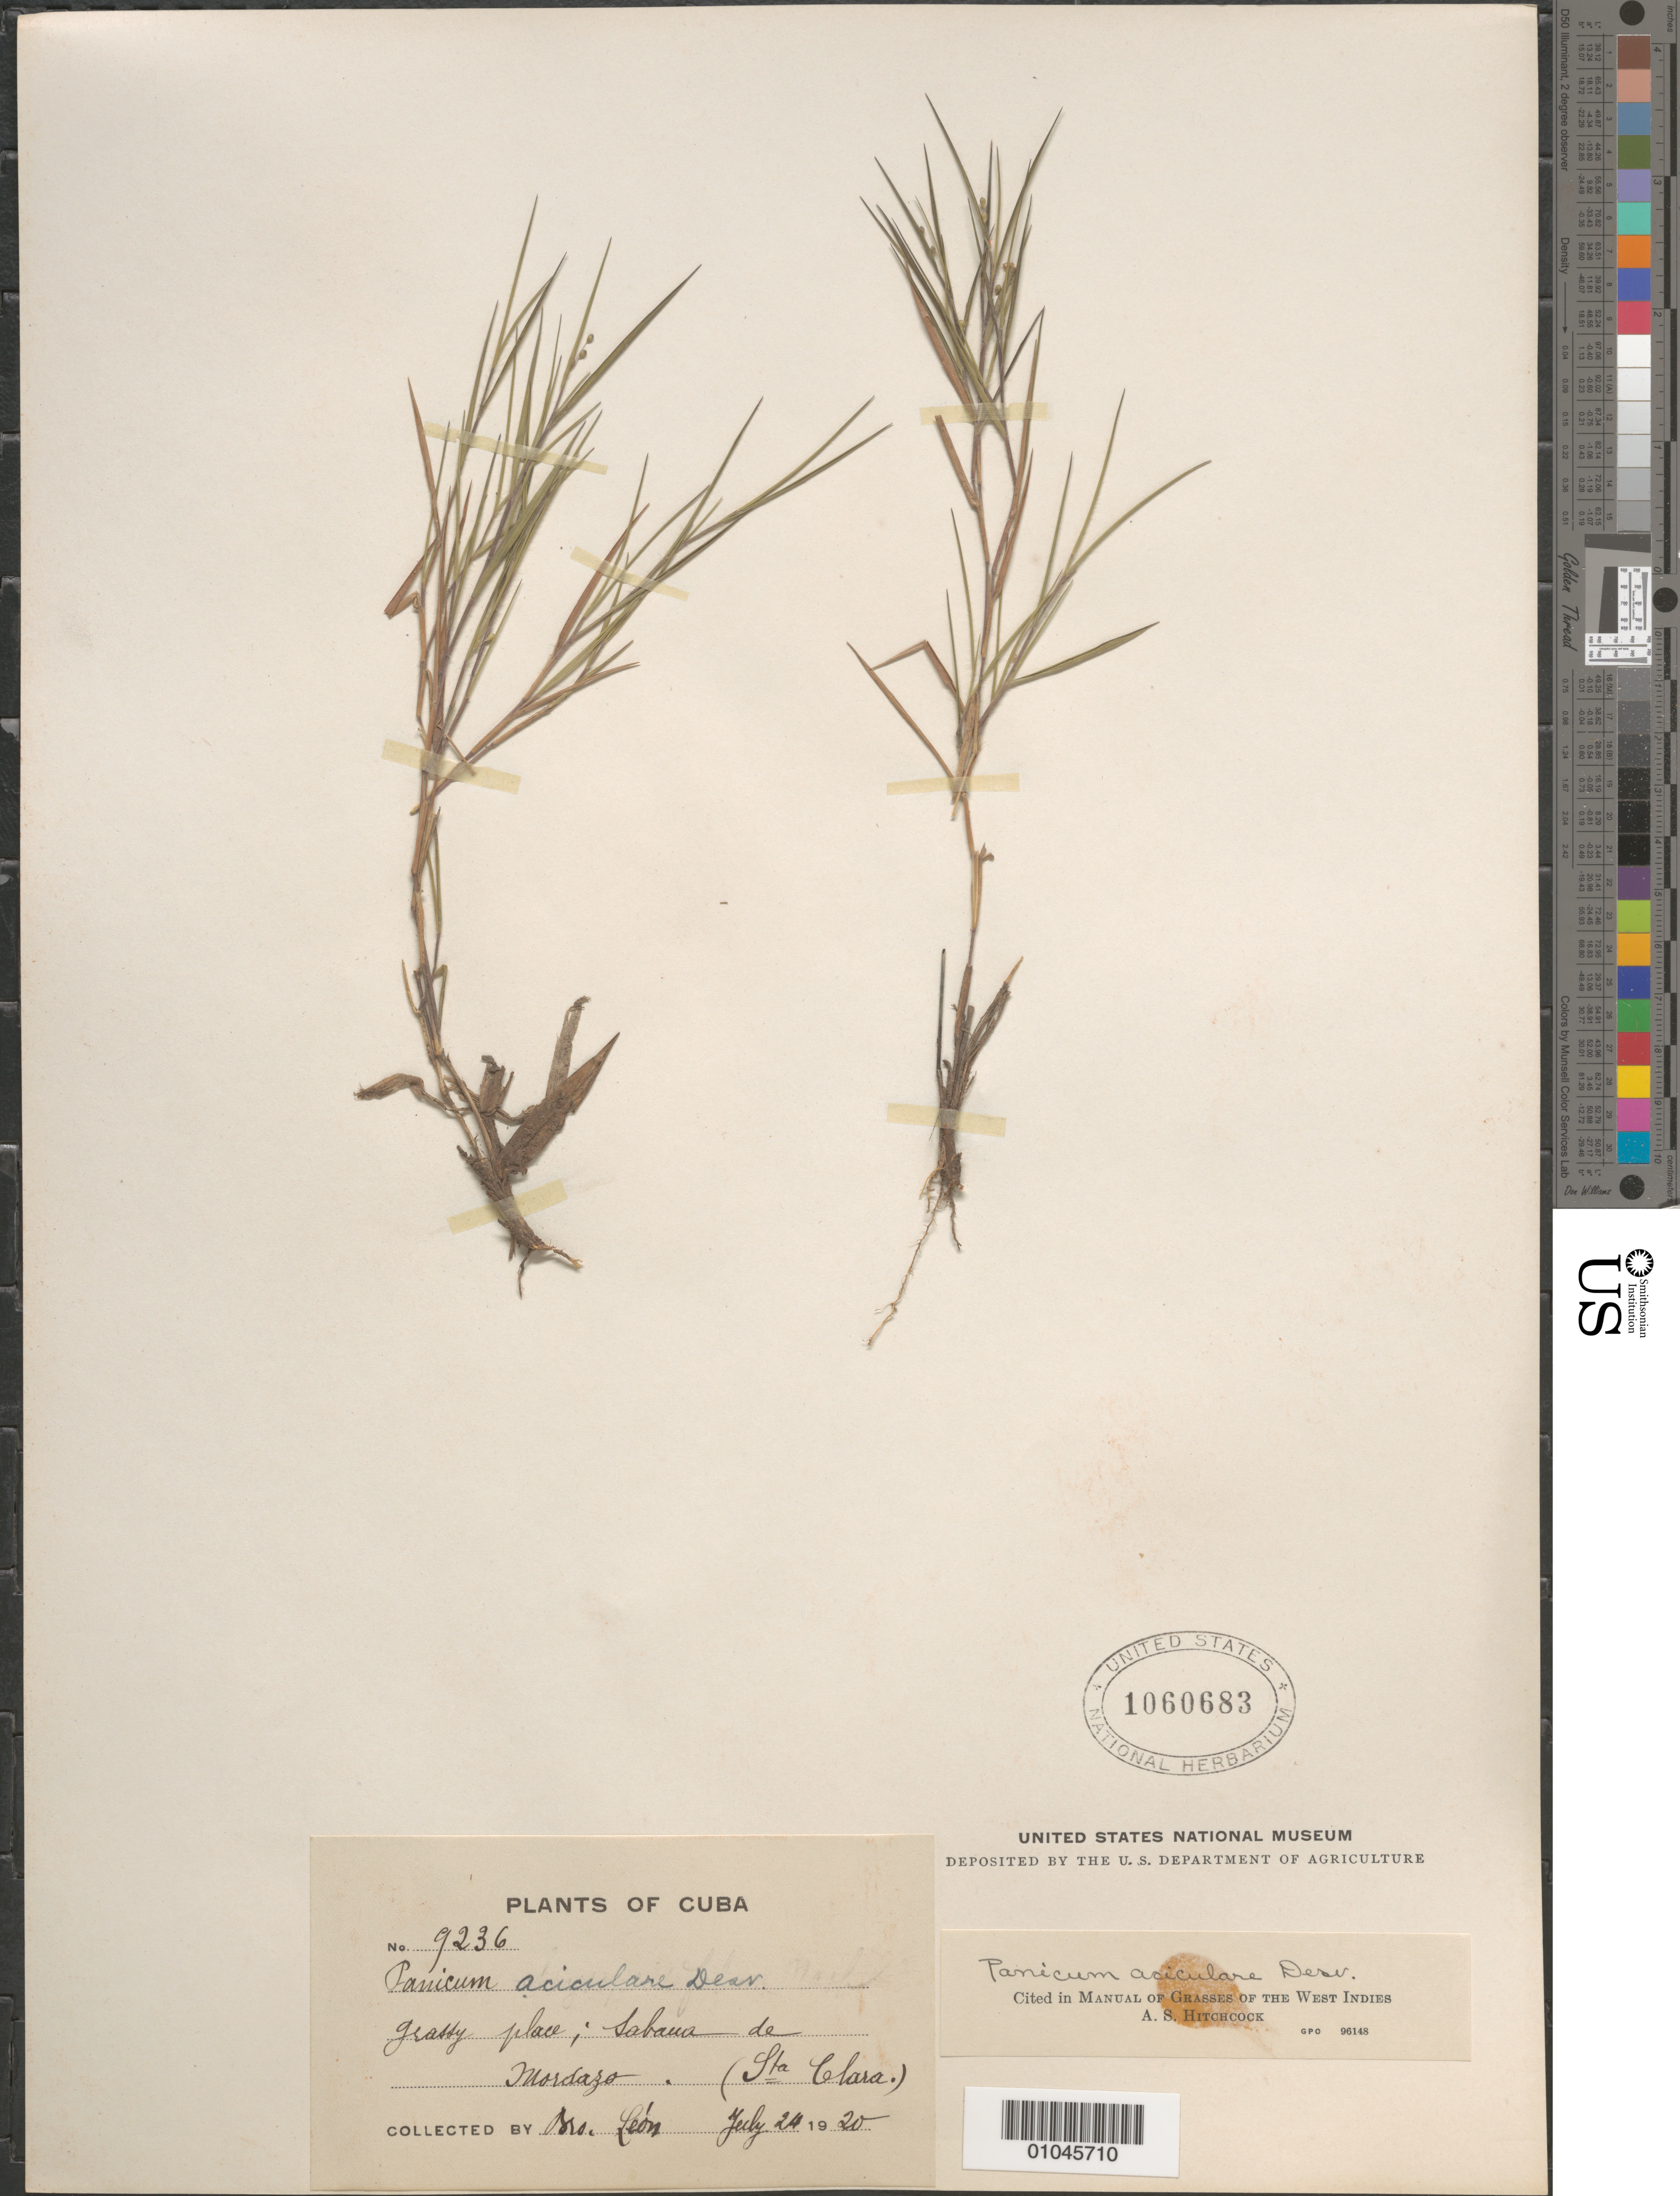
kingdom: Plantae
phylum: Tracheophyta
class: Liliopsida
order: Poales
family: Poaceae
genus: Panicum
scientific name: Panicum aciculare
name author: Desv. ex Poir.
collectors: Bro. León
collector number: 9236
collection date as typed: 24 Jul 1920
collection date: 1920-07-24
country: Cuba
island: Cuba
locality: grassy place; Sabana de Mosdazo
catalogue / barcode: US 1060683